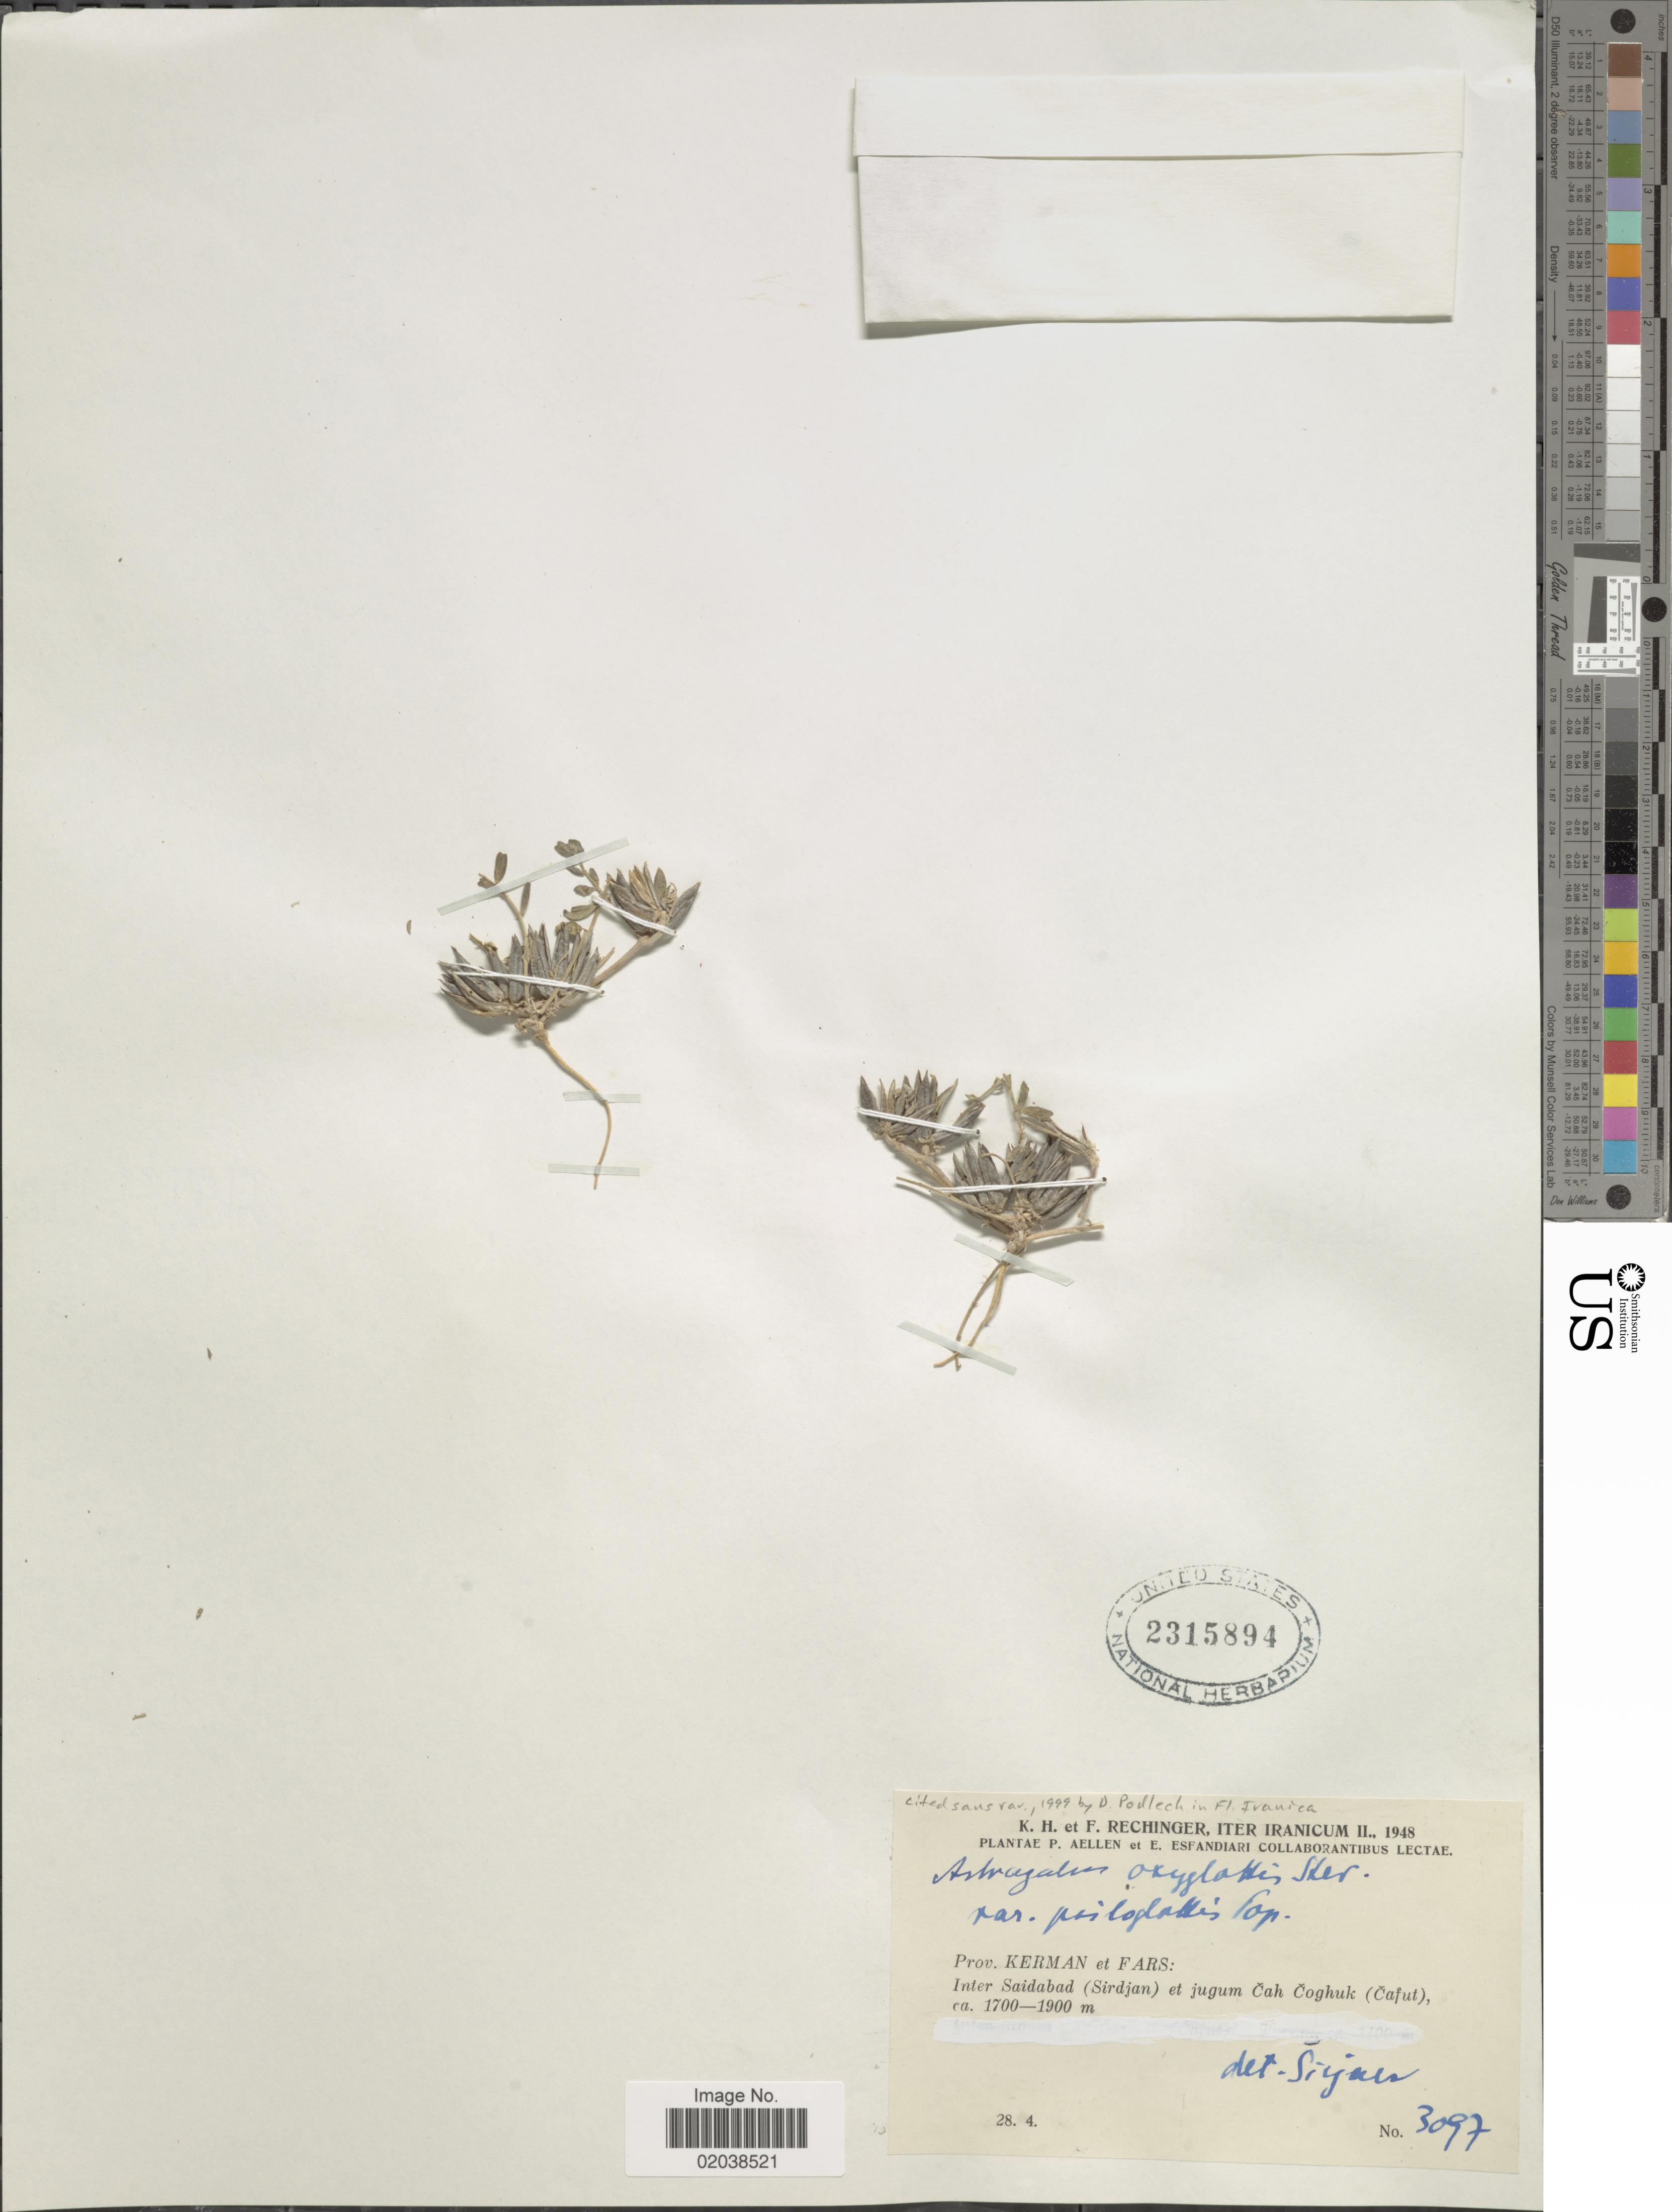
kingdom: Plantae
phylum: Tracheophyta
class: Magnoliopsida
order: Fabales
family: Fabaceae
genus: Astragalus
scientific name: Astragalus oxyglottis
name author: Steven ex M. Bieb.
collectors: K. H. Rechinger & F. Rechinger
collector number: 3097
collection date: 1948-04-28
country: Iran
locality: Iranicum. Prov. Kerman er Fars. Inter Siadabad (Sirdjan) et jugum Cah Coghuk (Cafut)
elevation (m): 1700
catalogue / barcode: US 2315894